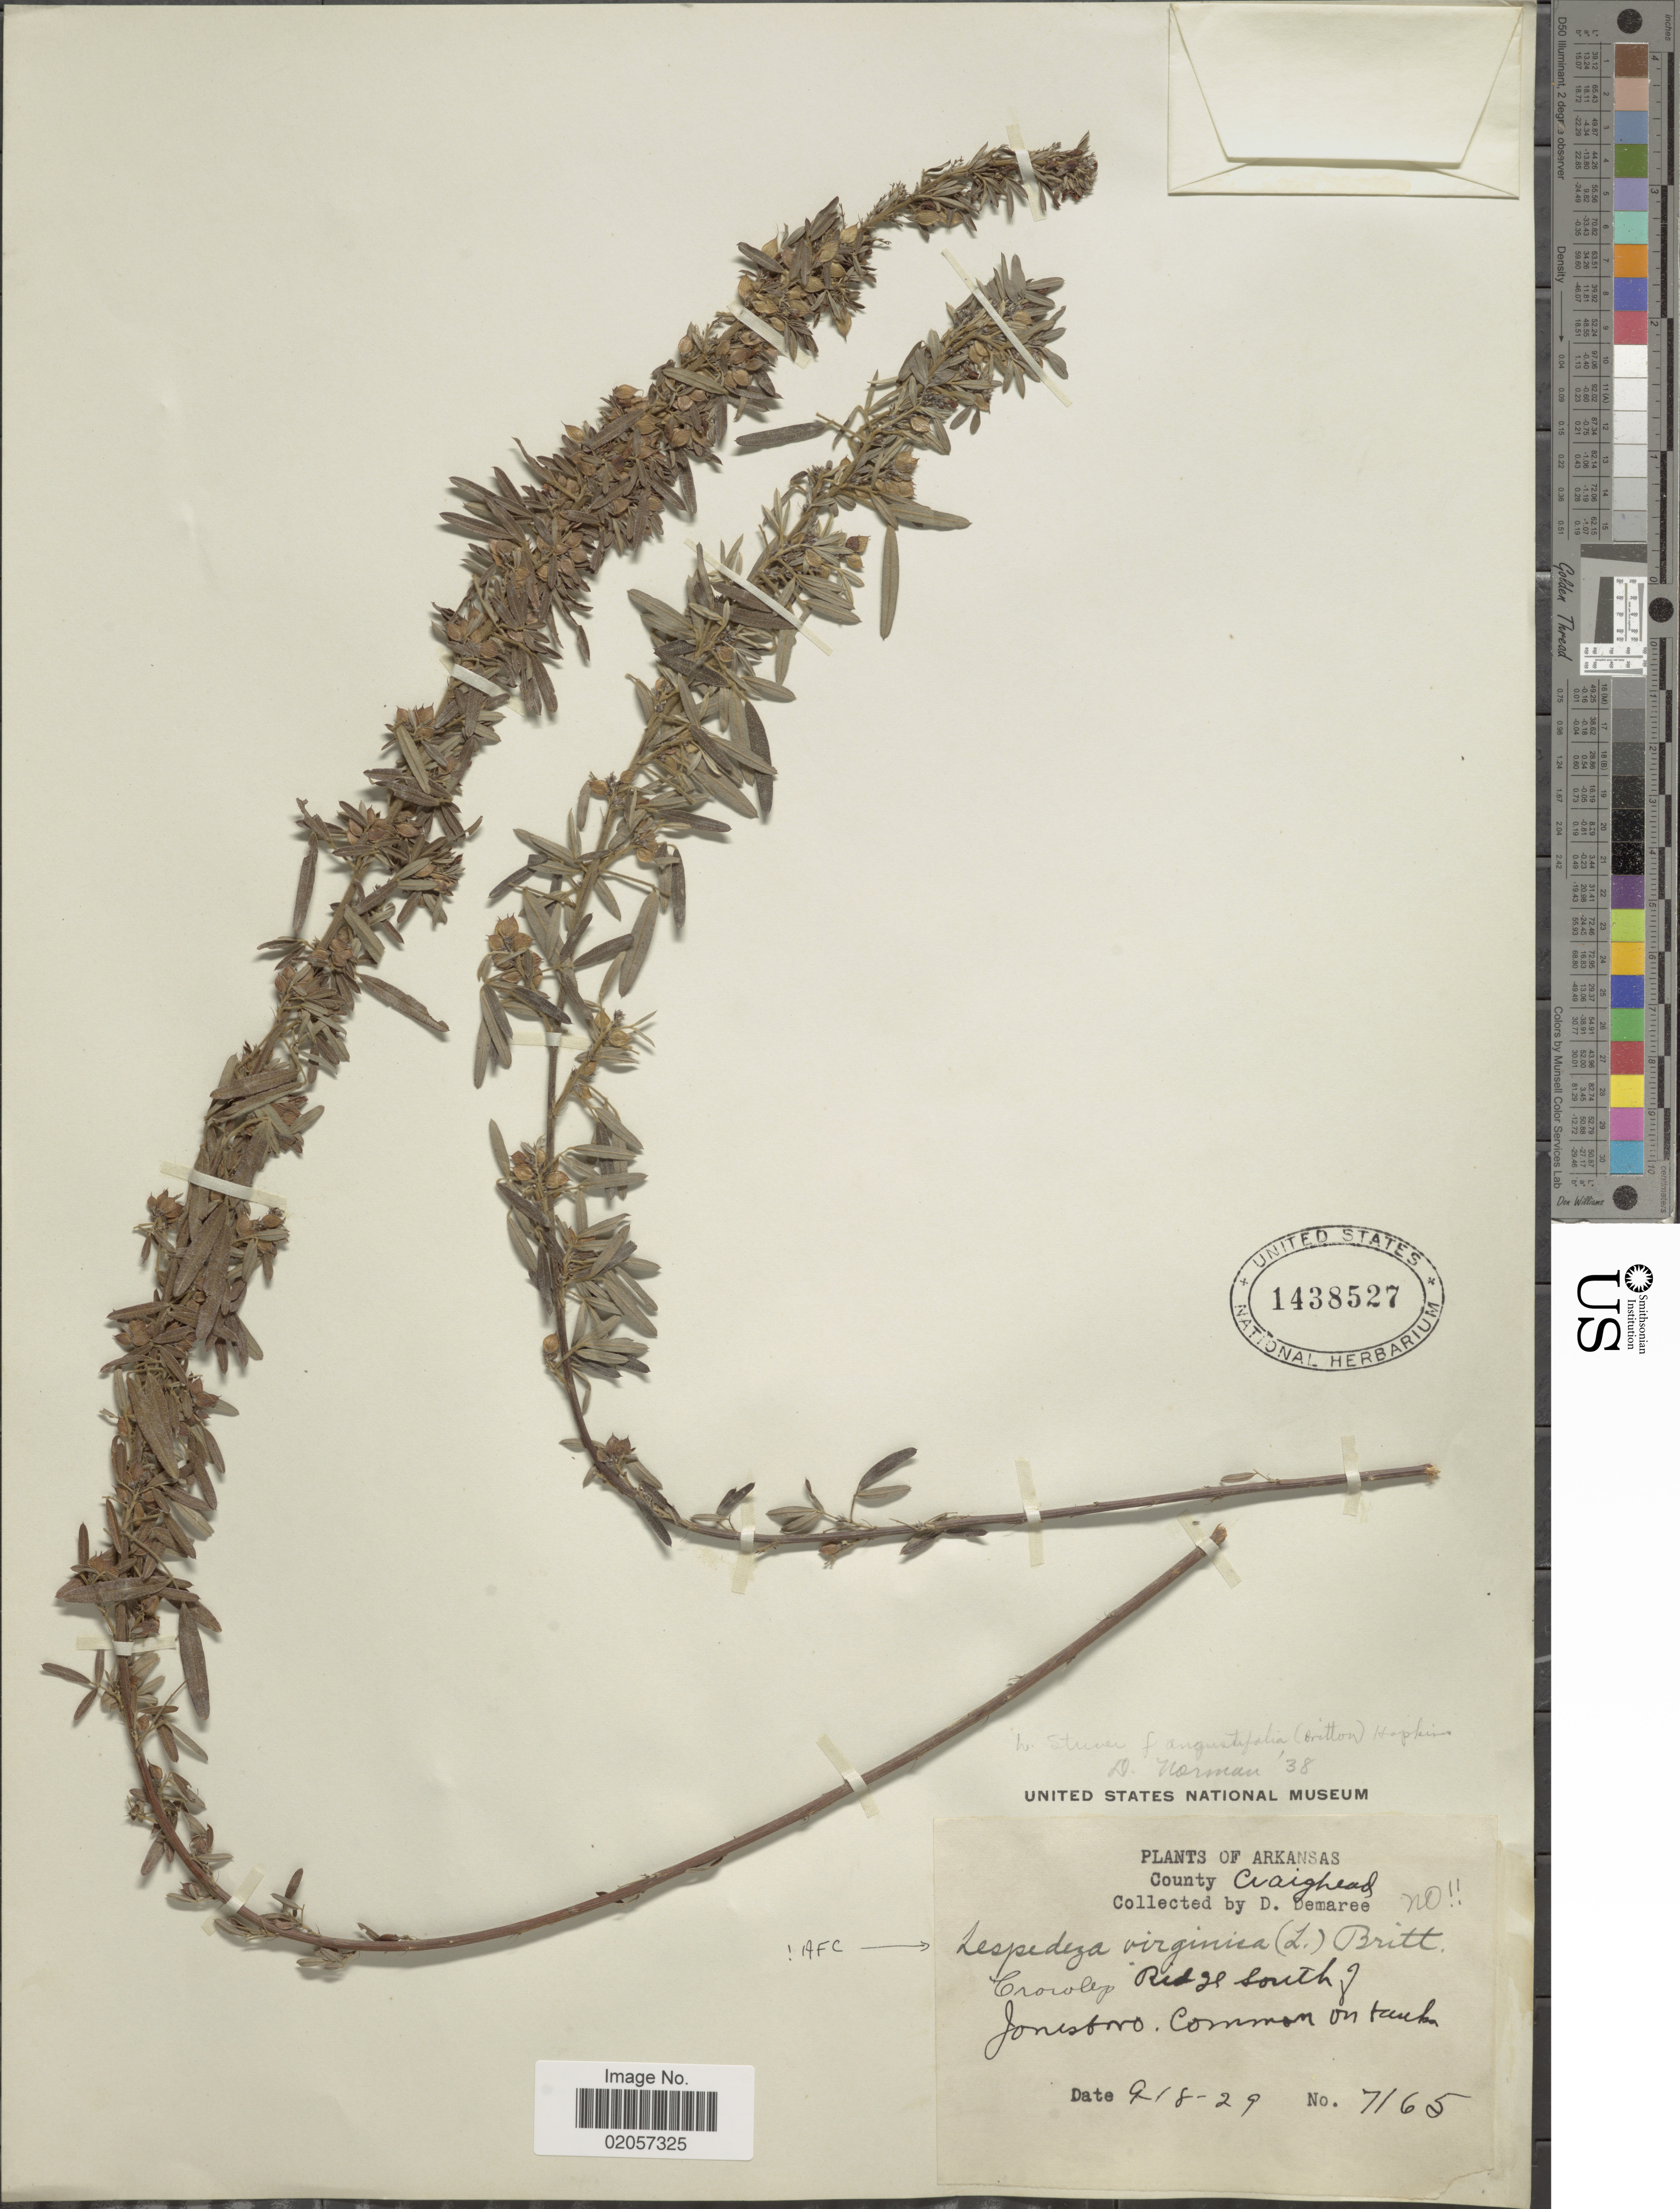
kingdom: Plantae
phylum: Tracheophyta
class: Magnoliopsida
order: Fabales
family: Fabaceae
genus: Lespedeza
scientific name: Lespedeza virginica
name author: (L.) Britton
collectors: D. Demaree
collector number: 7165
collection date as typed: Transcribed d/m/y: 18/9/29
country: United States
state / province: Arkansas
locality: Arkansas, County Craighead. Ridge South of Jonesboro.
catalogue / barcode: US 1438527